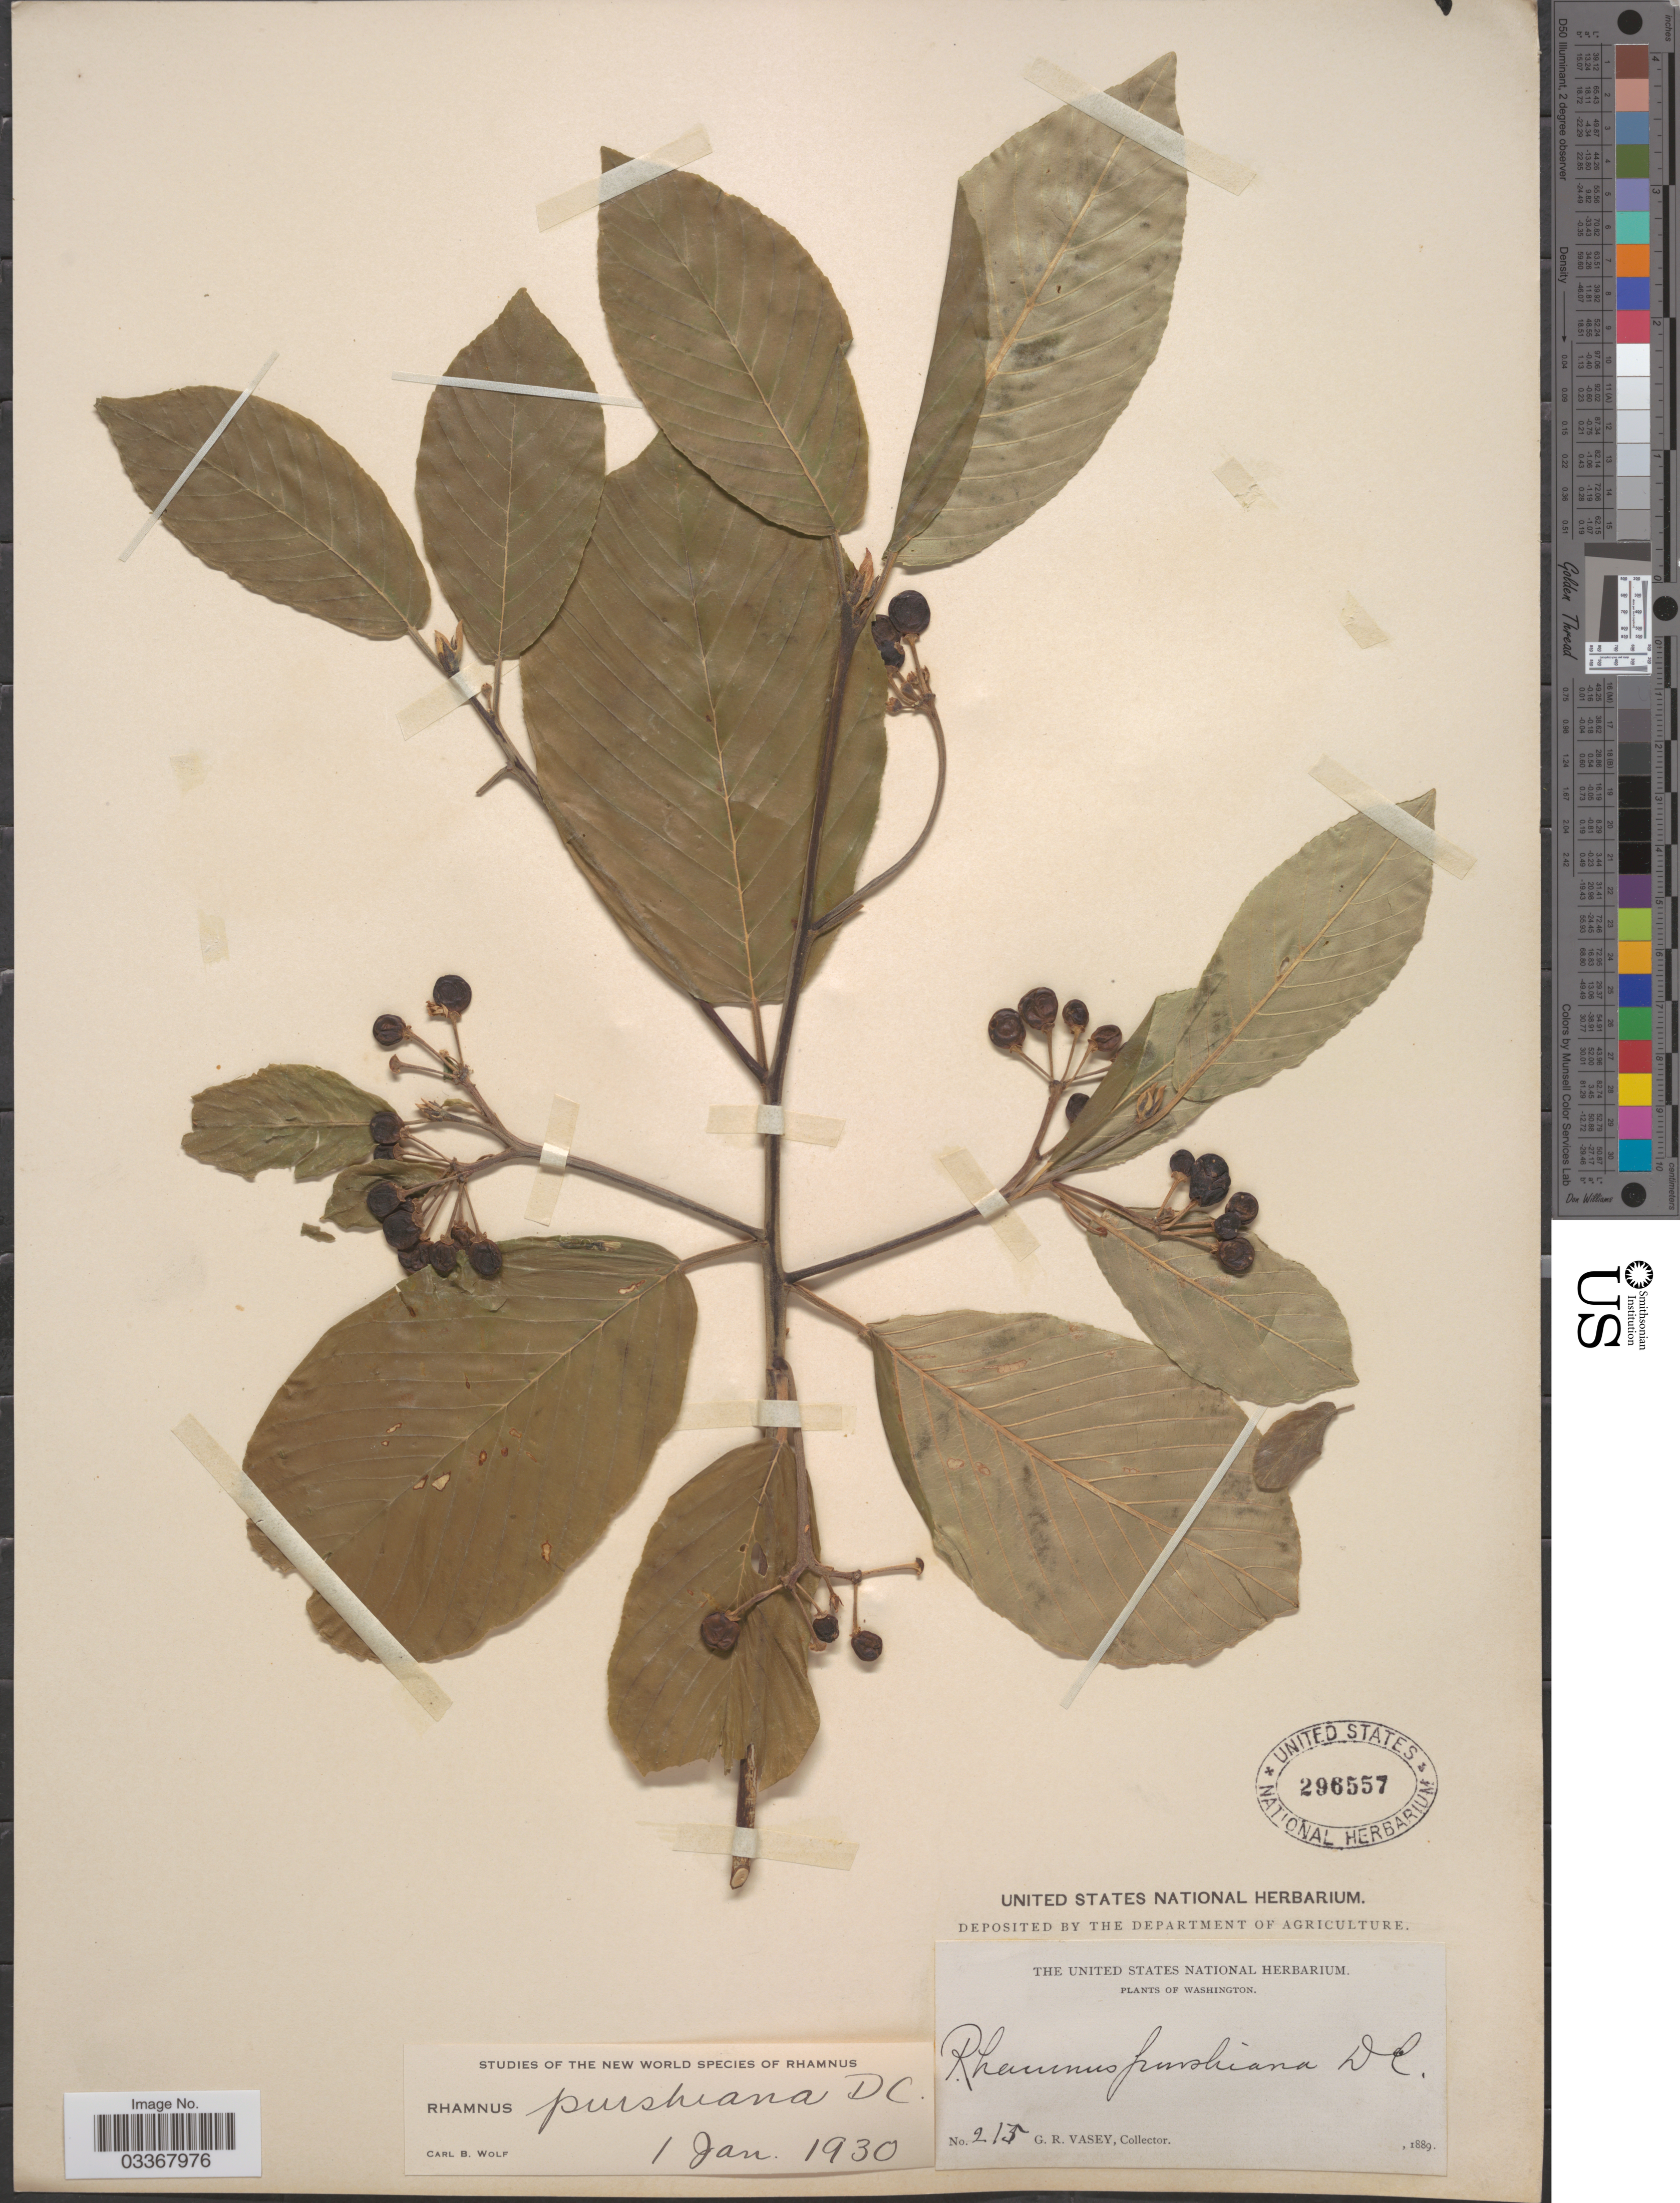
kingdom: Plantae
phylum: Tracheophyta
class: Magnoliopsida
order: Rosales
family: Rhamnaceae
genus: Frangula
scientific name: Frangula purshiana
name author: (DC.) A. Gray ex J.G. Cooper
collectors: G. R. Vasey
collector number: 215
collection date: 1889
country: United States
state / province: Washington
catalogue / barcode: US 296557